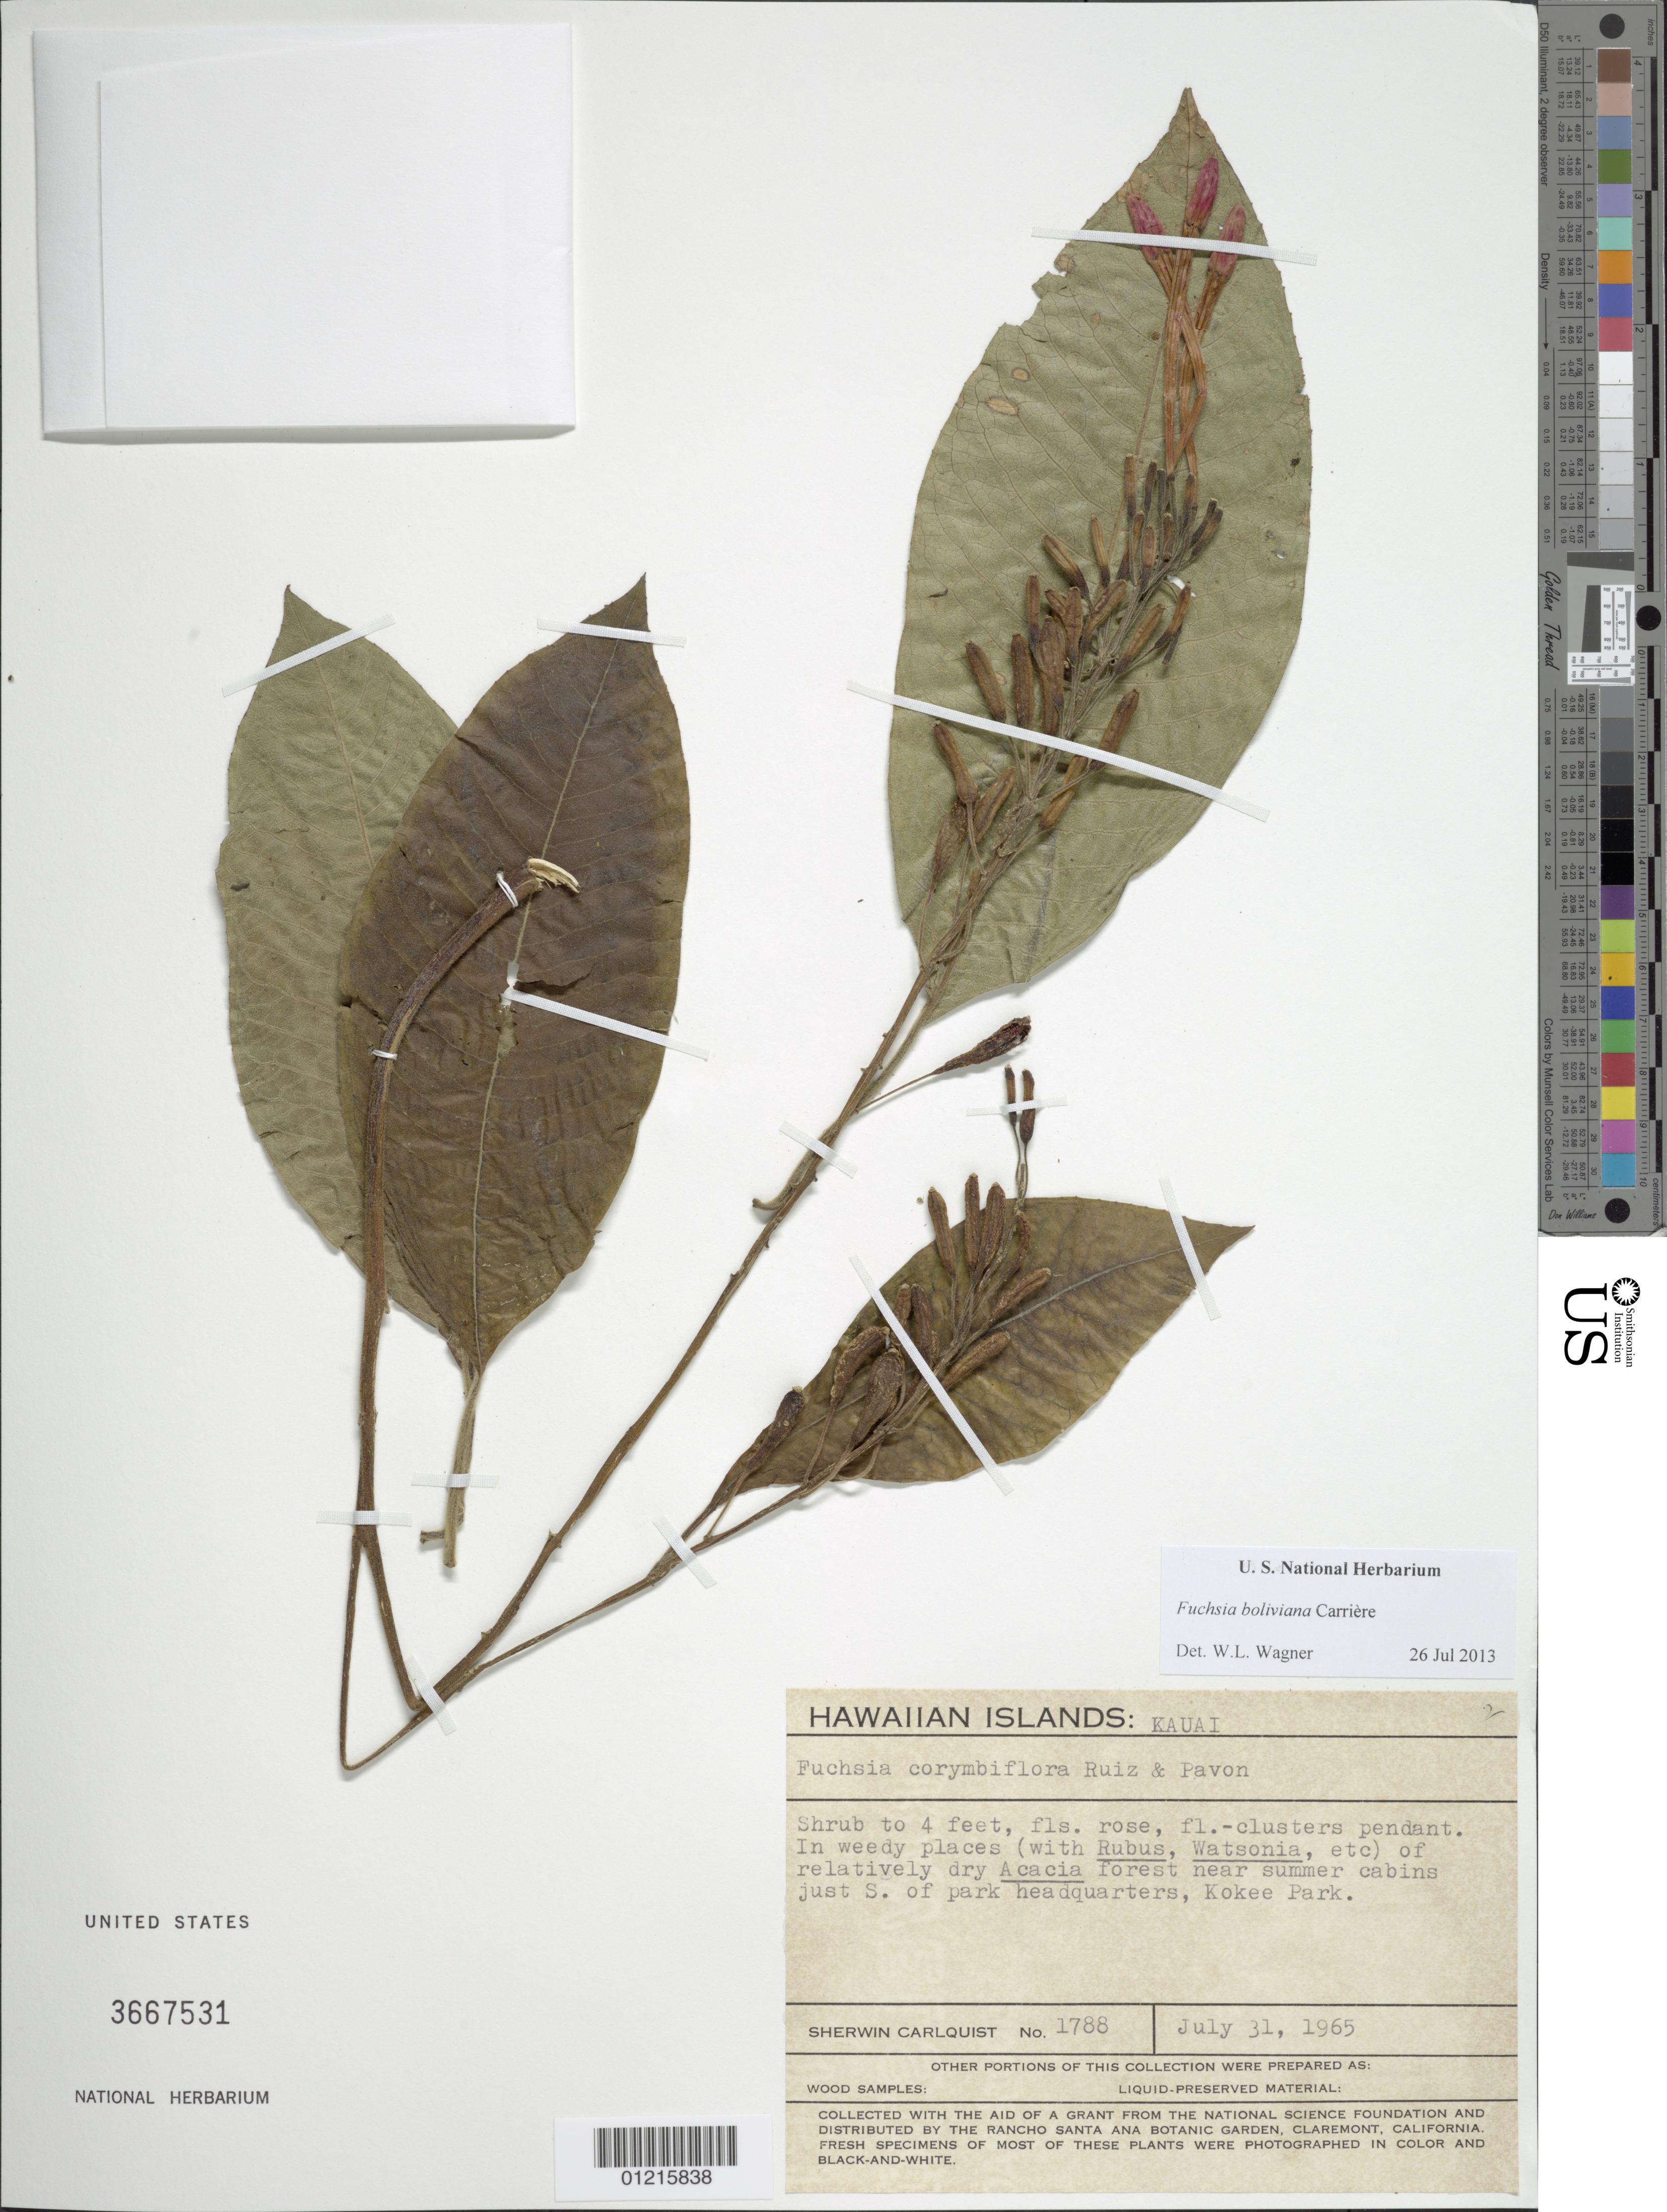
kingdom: Plantae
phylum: Tracheophyta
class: Magnoliopsida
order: Myrtales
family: Onagraceae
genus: Fuchsia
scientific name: Fuchsia boliviana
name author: Carrière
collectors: S. Carlquist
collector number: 1788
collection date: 1965-07-31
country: United States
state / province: Hawaii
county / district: Kaui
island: Kaua'i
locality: Kokee Park, near summer cabins just S. of park headquarters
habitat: Dry forest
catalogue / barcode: US 3667531